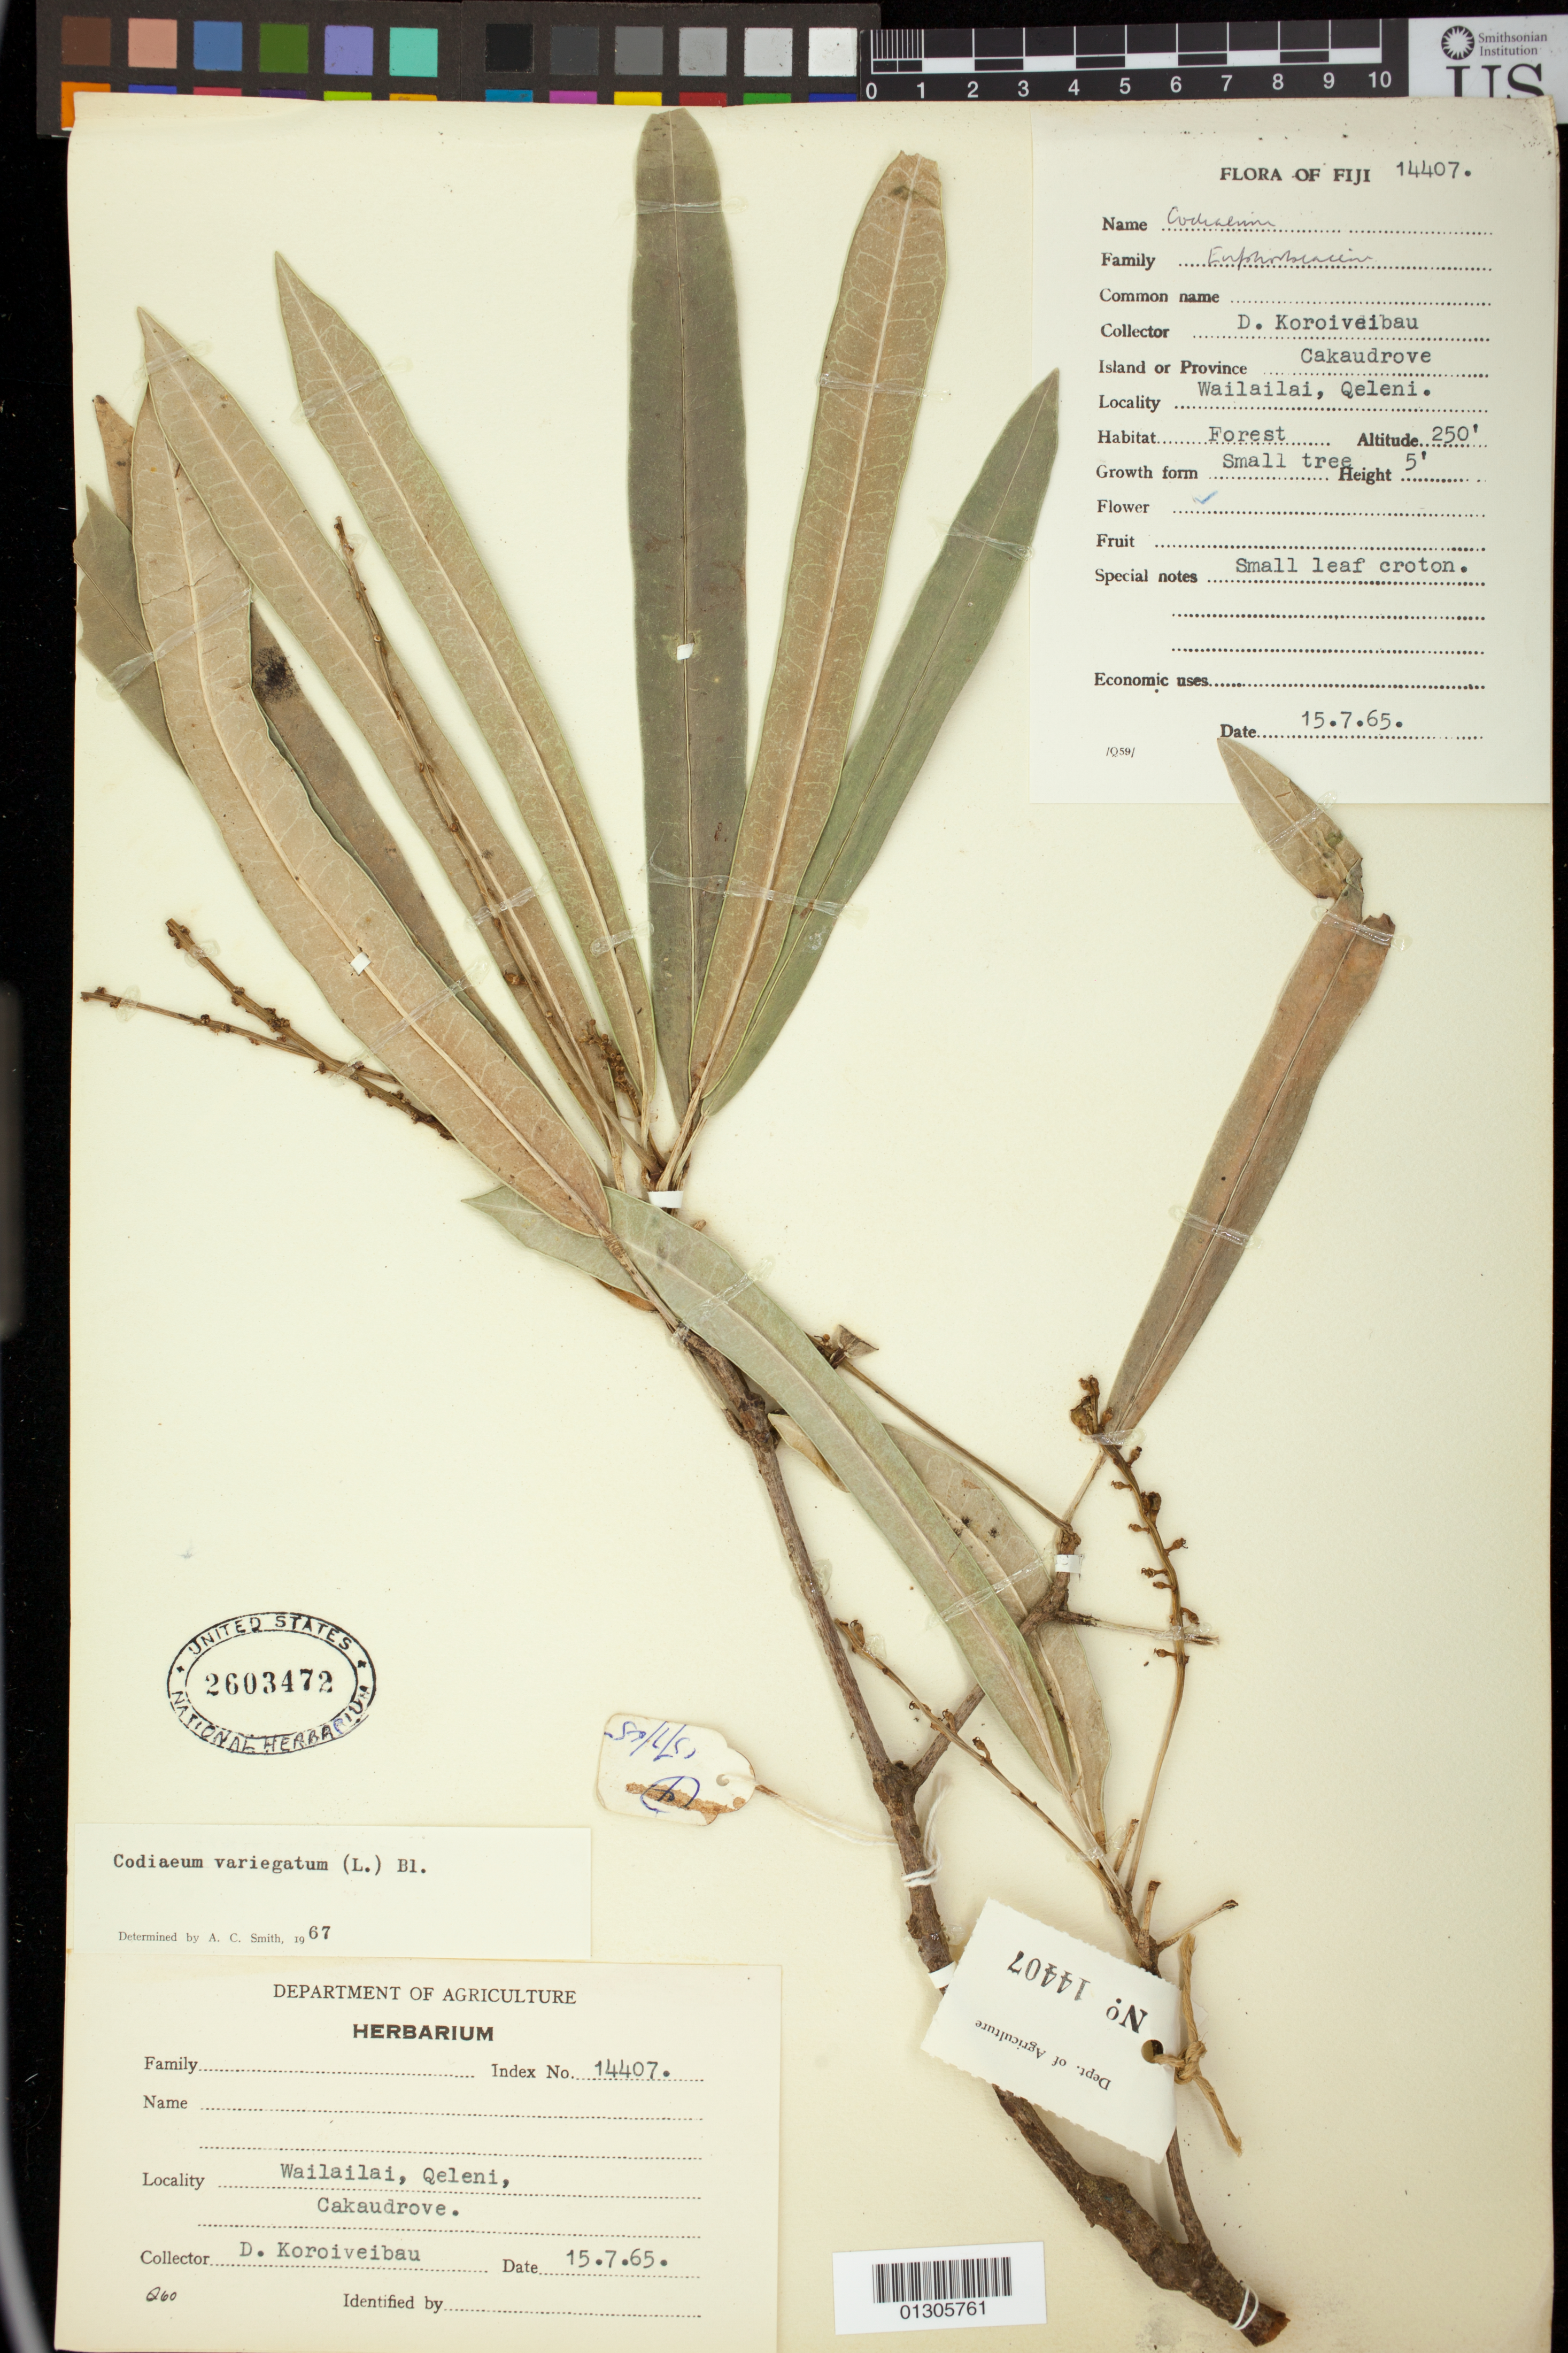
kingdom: Plantae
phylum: Tracheophyta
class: Magnoliopsida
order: Malpighiales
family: Euphorbiaceae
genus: Codiaeum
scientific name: Codiaeum variegatum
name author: (L.) Rumph. ex A. Juss.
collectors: D. Koroiveibau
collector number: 14407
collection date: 1965-07-15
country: Fiji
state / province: Northern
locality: Cakaudrove, Wailailai, Qeleni.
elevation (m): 76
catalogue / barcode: US 2603472